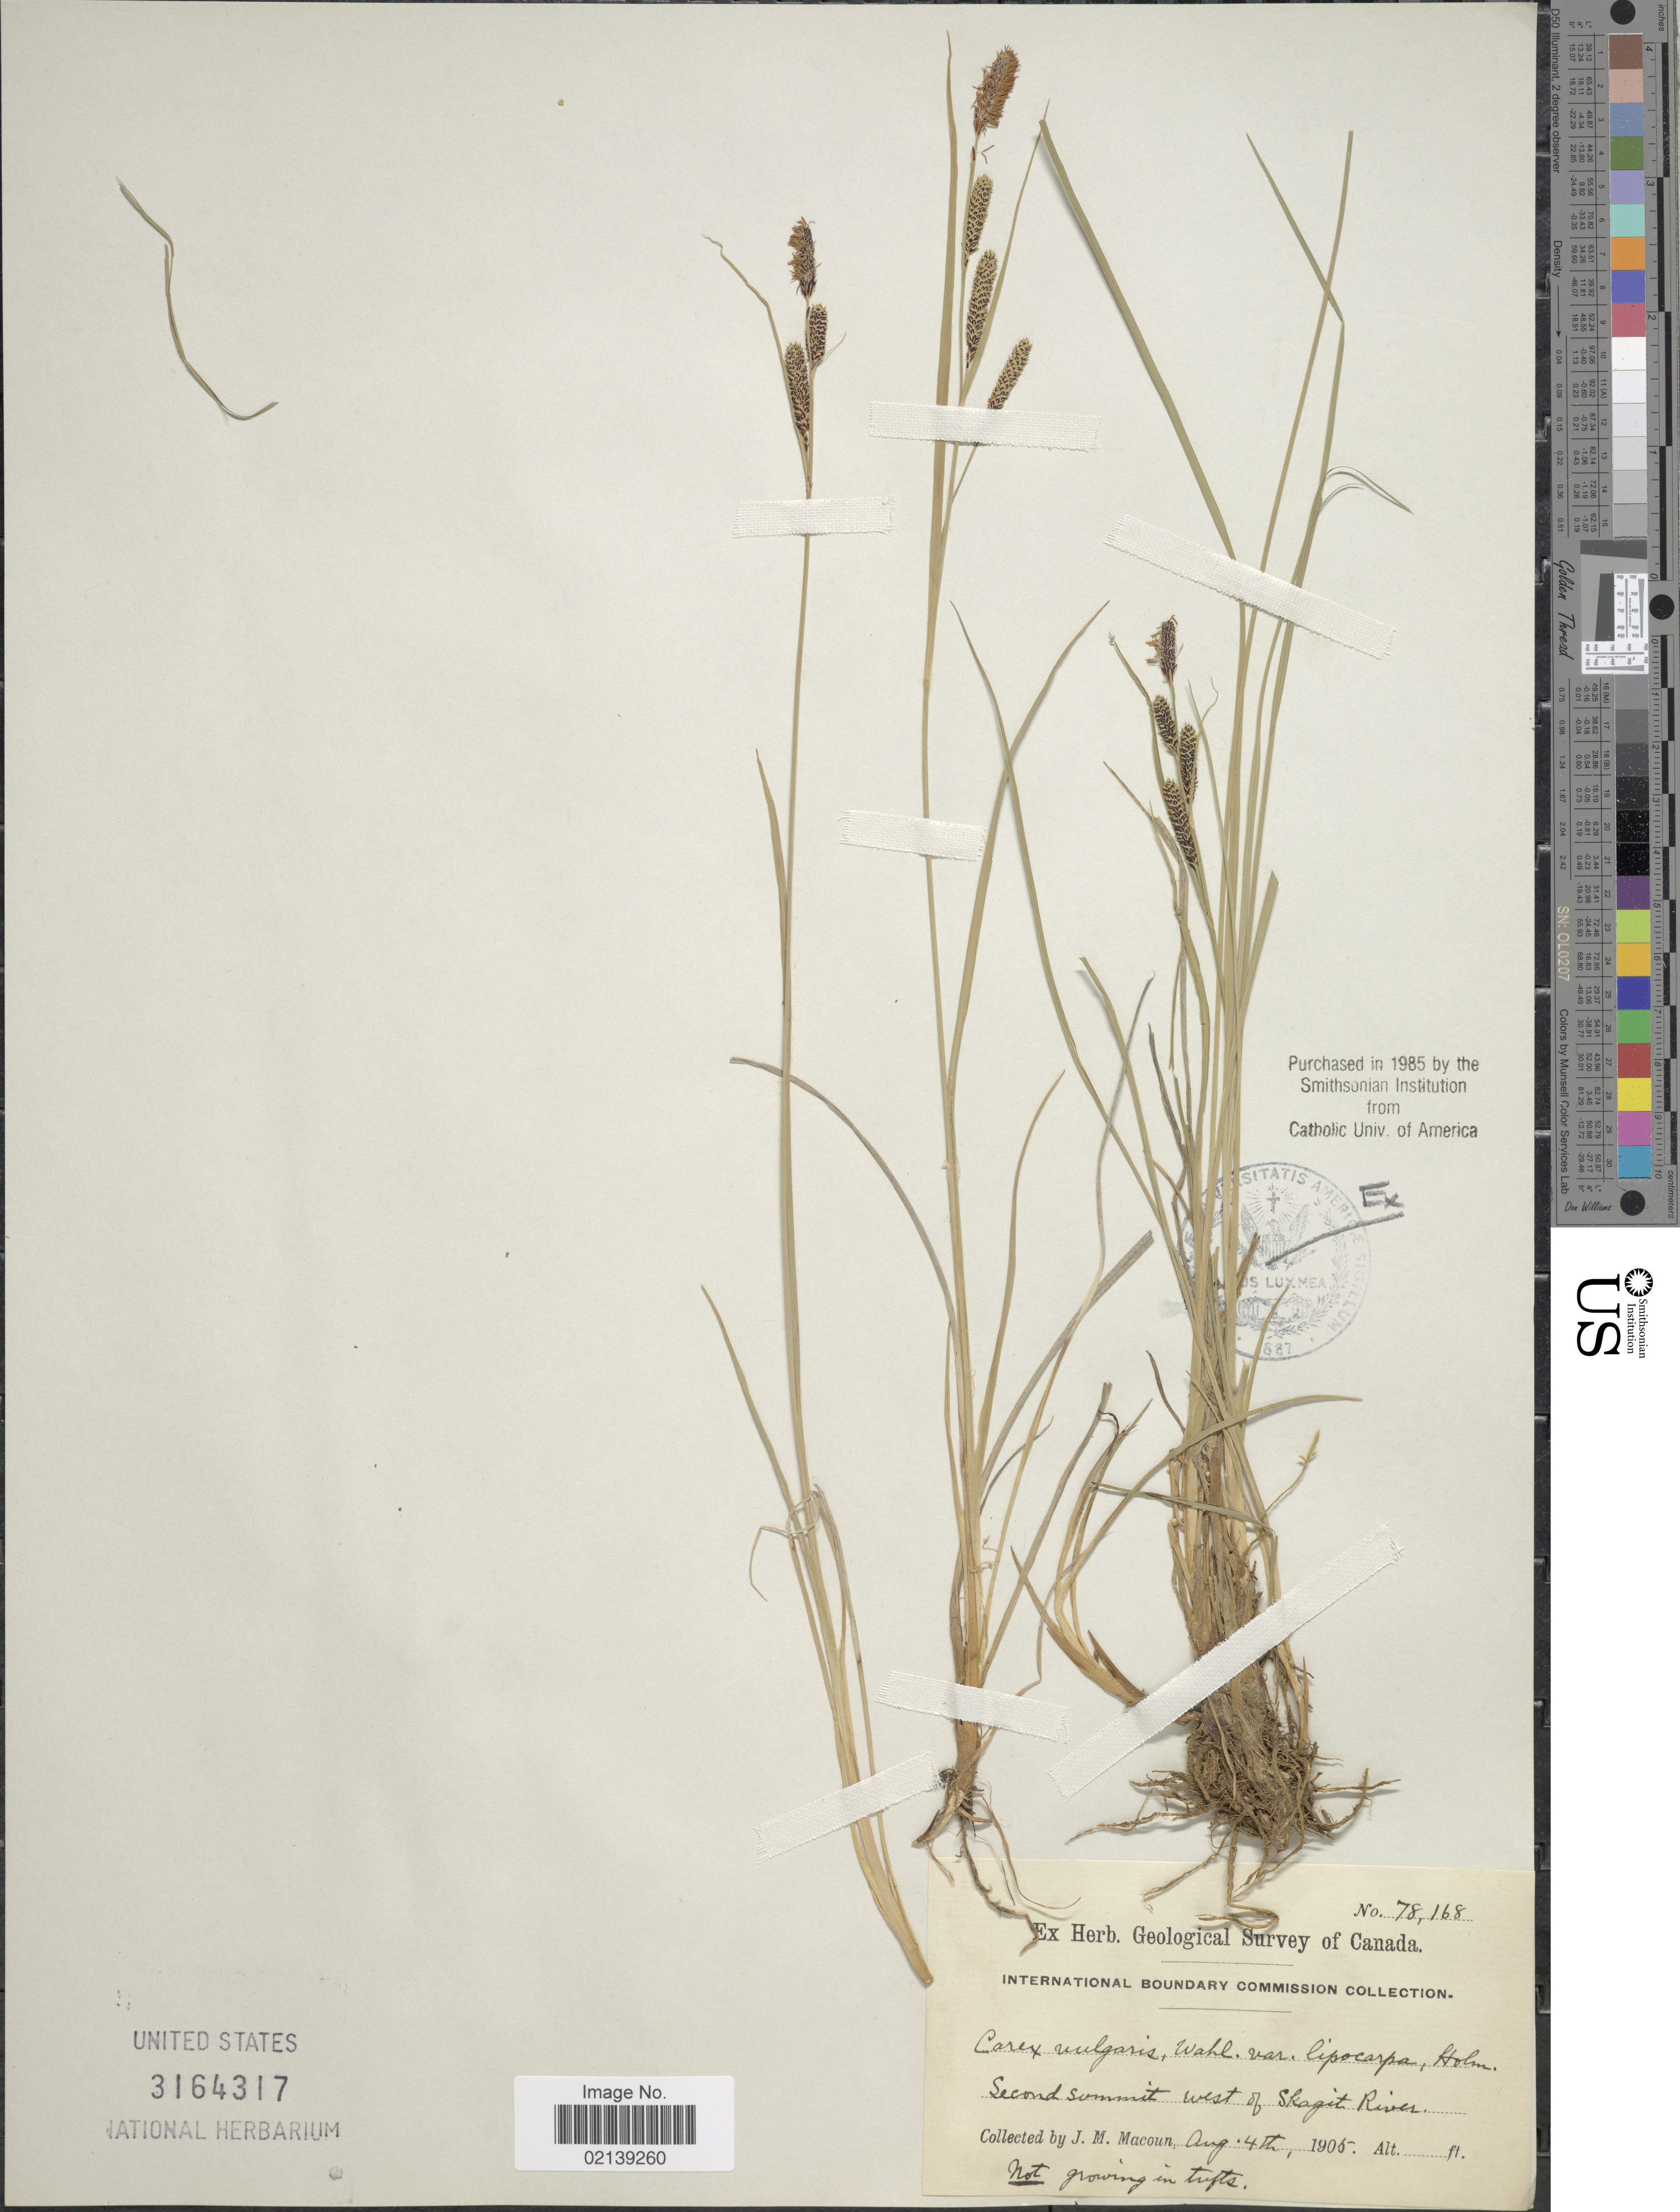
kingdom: Plantae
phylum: Tracheophyta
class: Liliopsida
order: Poales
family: Cyperaceae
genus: Carex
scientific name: Carex kelloggii var. kelloggii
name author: W. Boott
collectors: J. M. Macoun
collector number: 78168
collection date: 1905-08-04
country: Canada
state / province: British Columbia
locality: Second summit west of Skagit River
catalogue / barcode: US 3164317